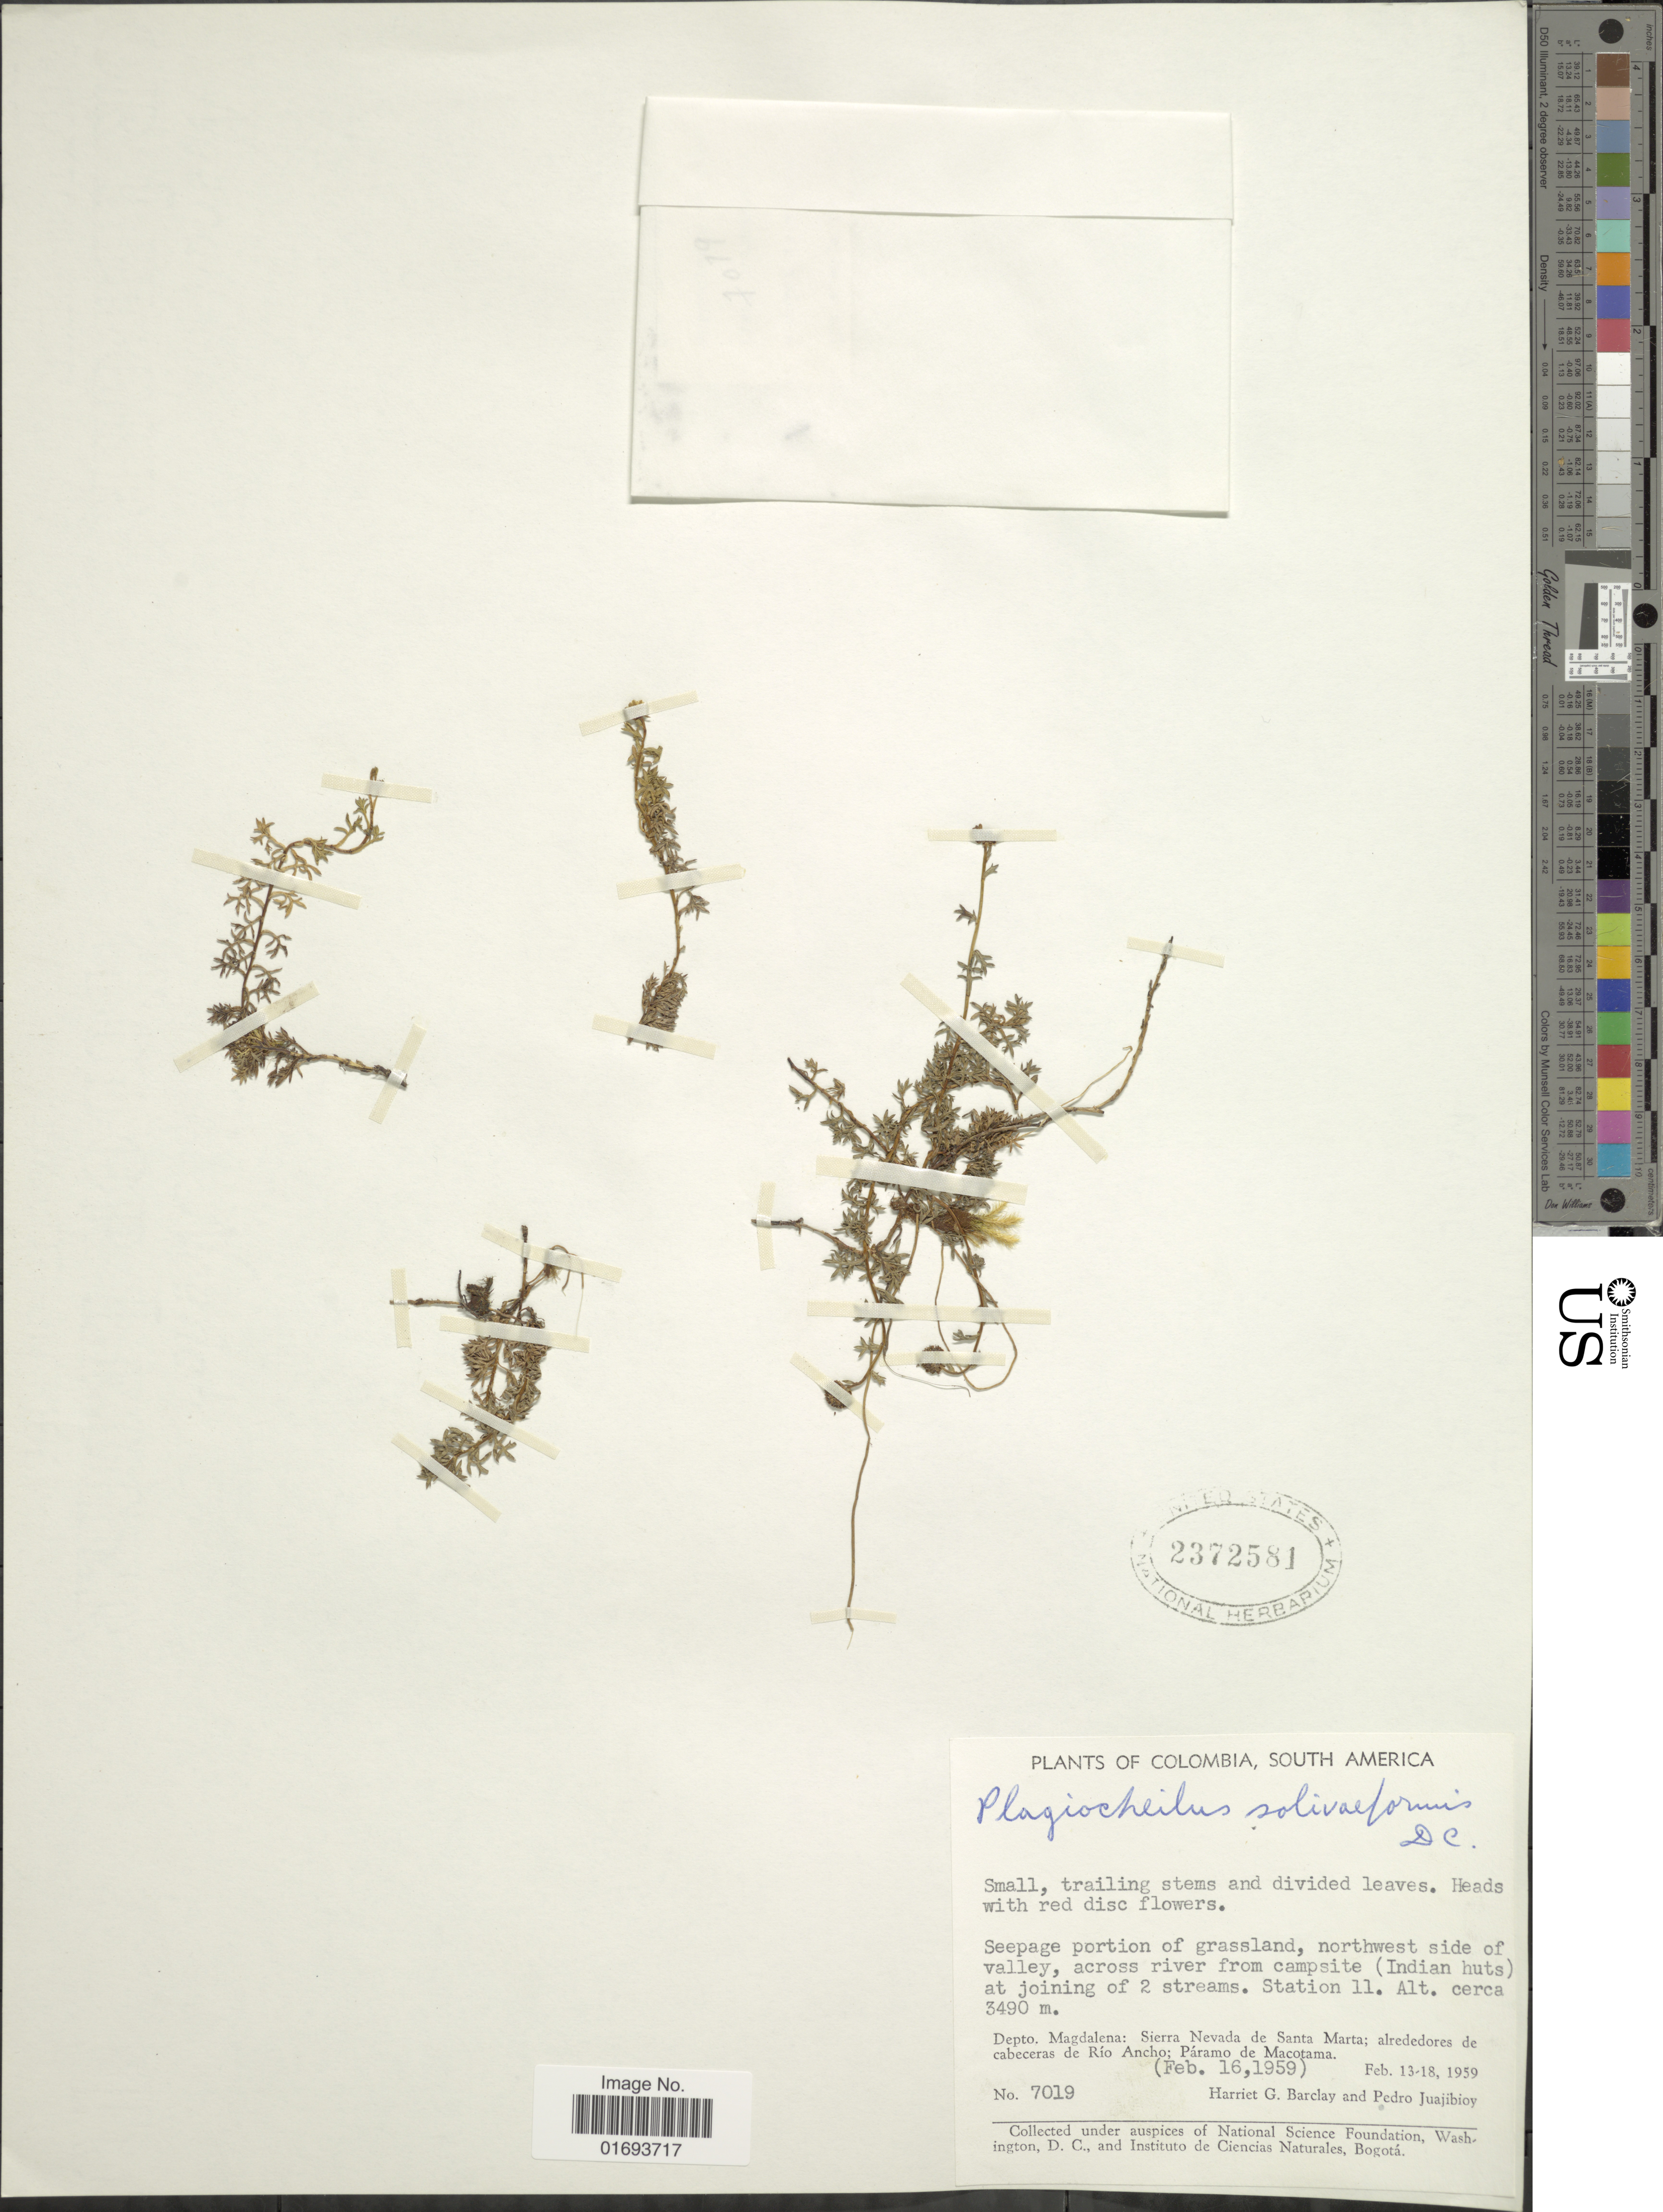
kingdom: Plantae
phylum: Tracheophyta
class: Magnoliopsida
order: Asterales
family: Asteraceae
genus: Plagiocheilus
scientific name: Plagiocheilus solivaeformis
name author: DC.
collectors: H. G. Barclay & P. Juajibioy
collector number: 7019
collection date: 1959-02-16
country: Colombia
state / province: Magdalena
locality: Depto. Magdalena: Sierra Nevada de Santa Marta, alrededores de cabeceras de Rio Sevilla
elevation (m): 3490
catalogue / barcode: US 2372581